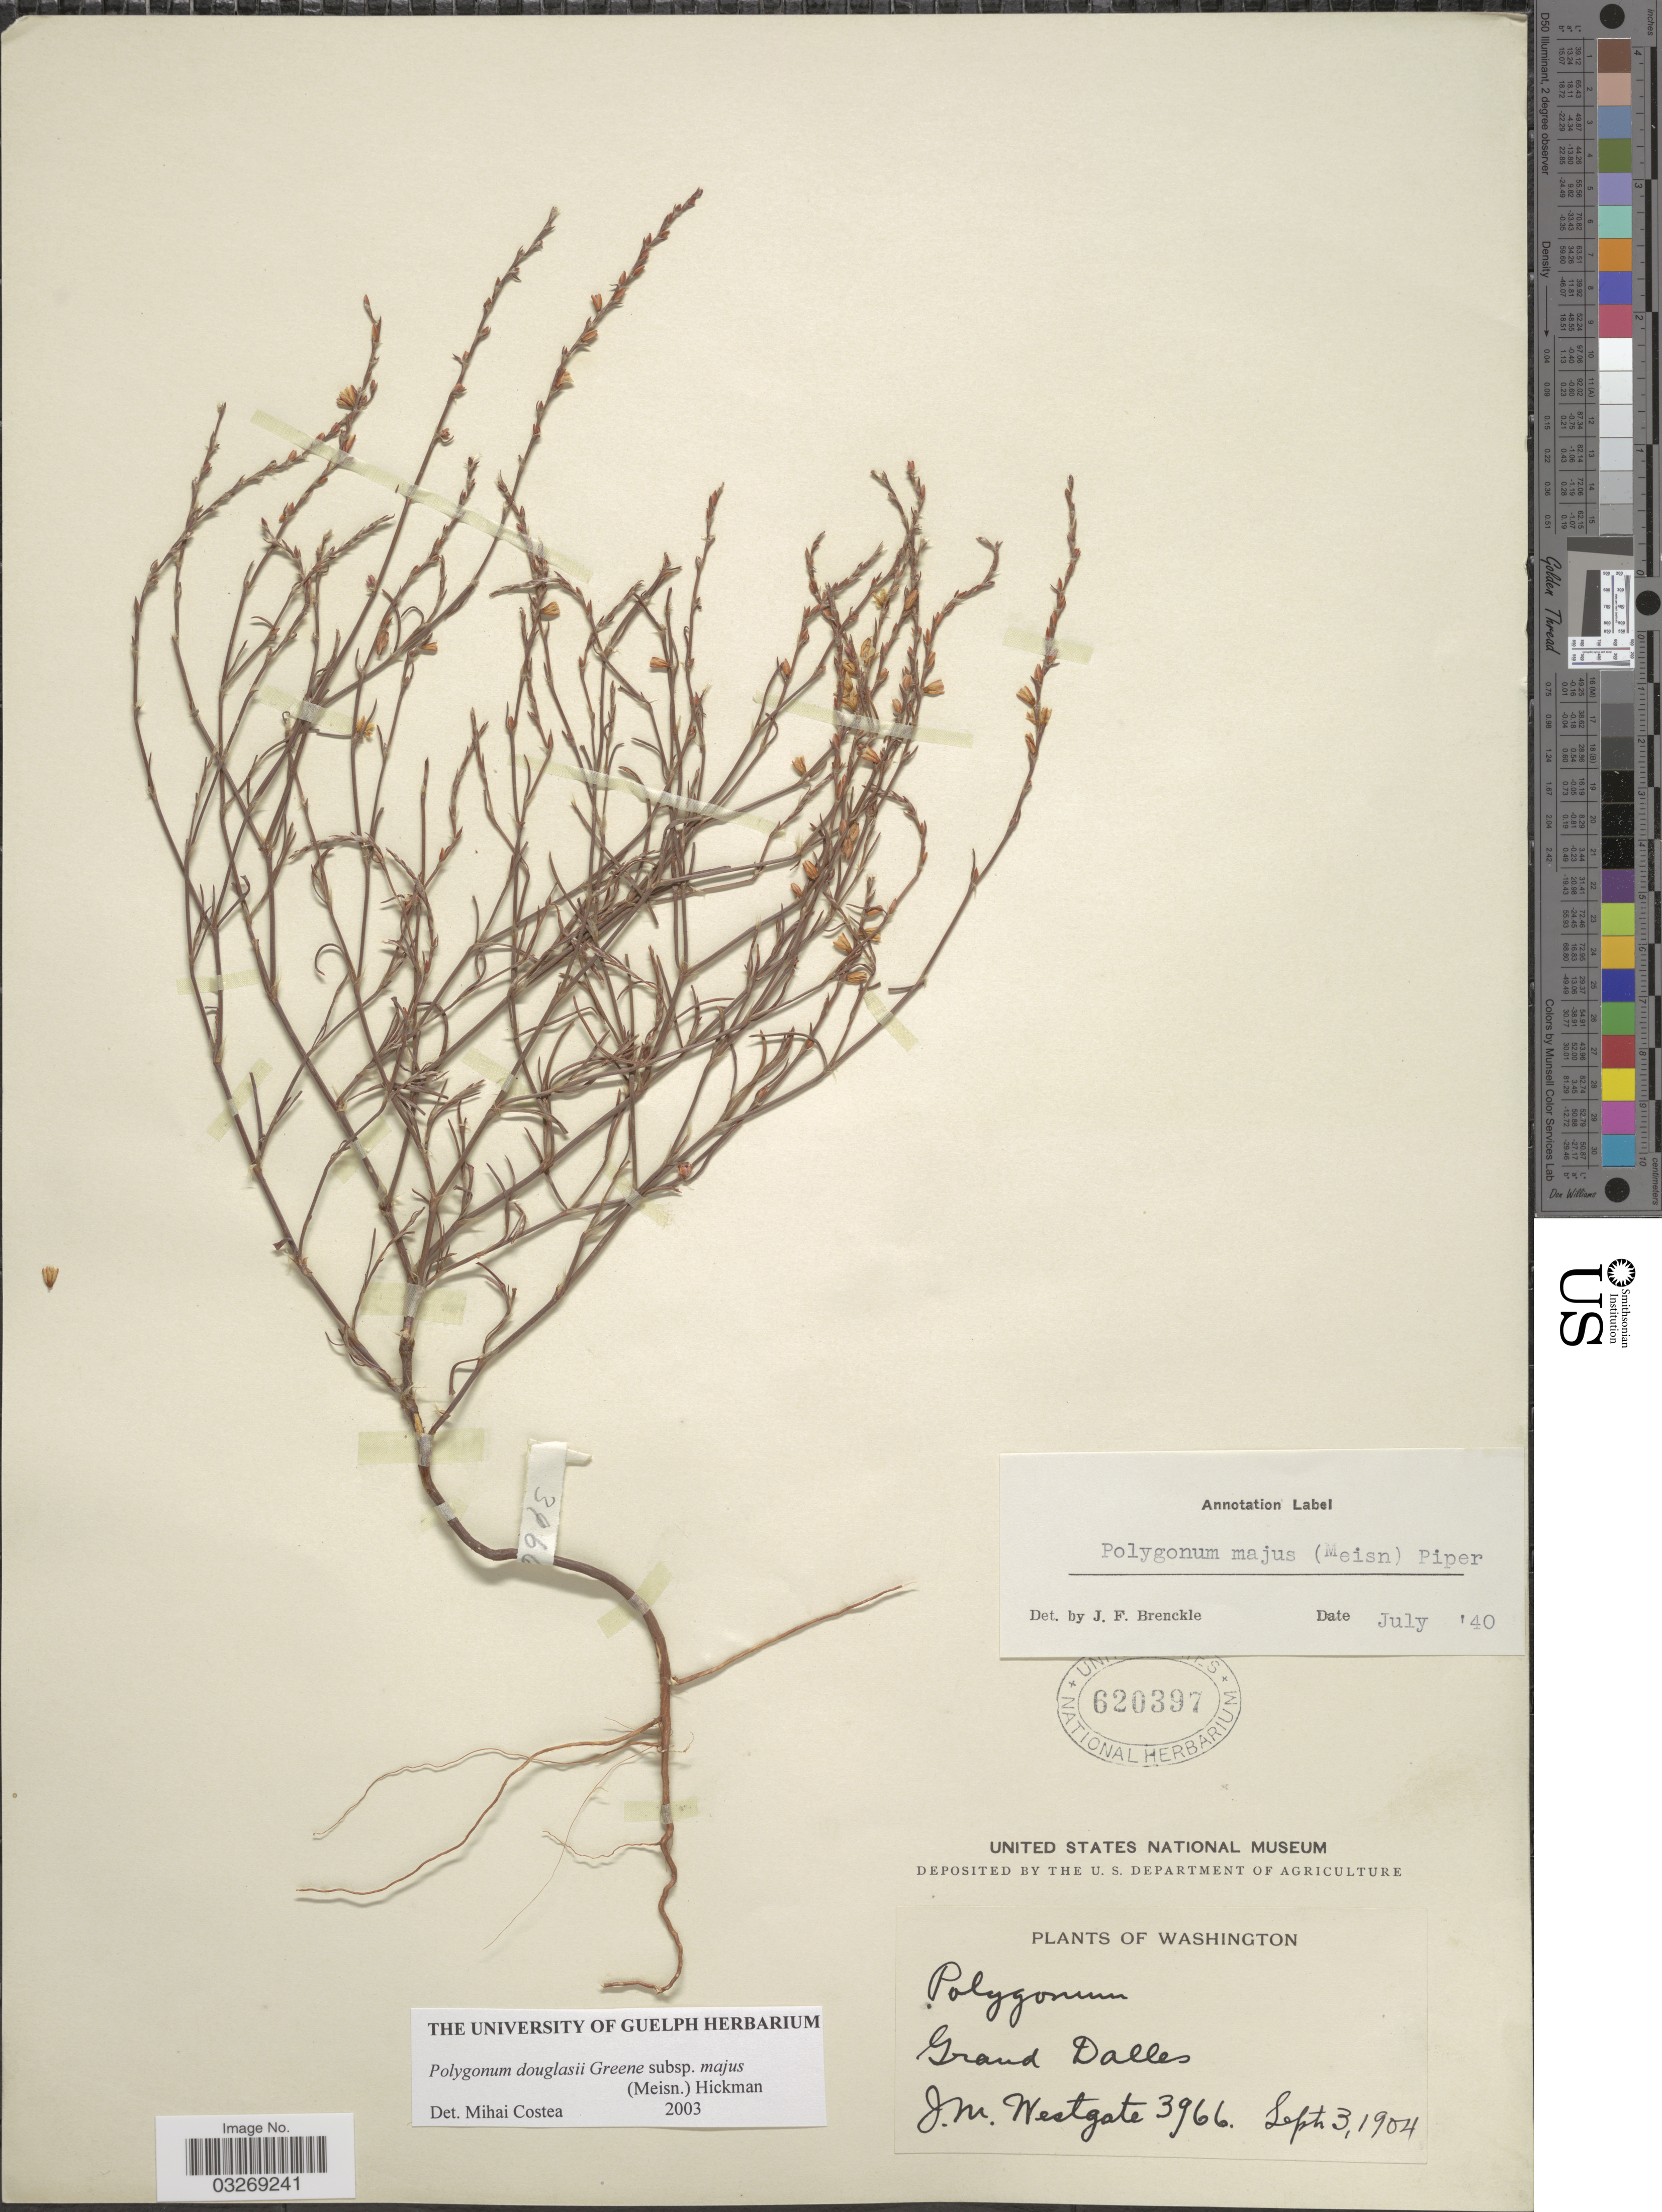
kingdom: Plantae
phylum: Tracheophyta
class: Magnoliopsida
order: Caryophyllales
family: Polygonaceae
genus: Polygonum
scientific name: Polygonum douglasii subsp. majus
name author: (Meisn.) Hickman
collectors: J. Westgate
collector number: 3966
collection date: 1904-09-03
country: United States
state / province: Washington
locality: Grand Dalles.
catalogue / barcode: US 620397